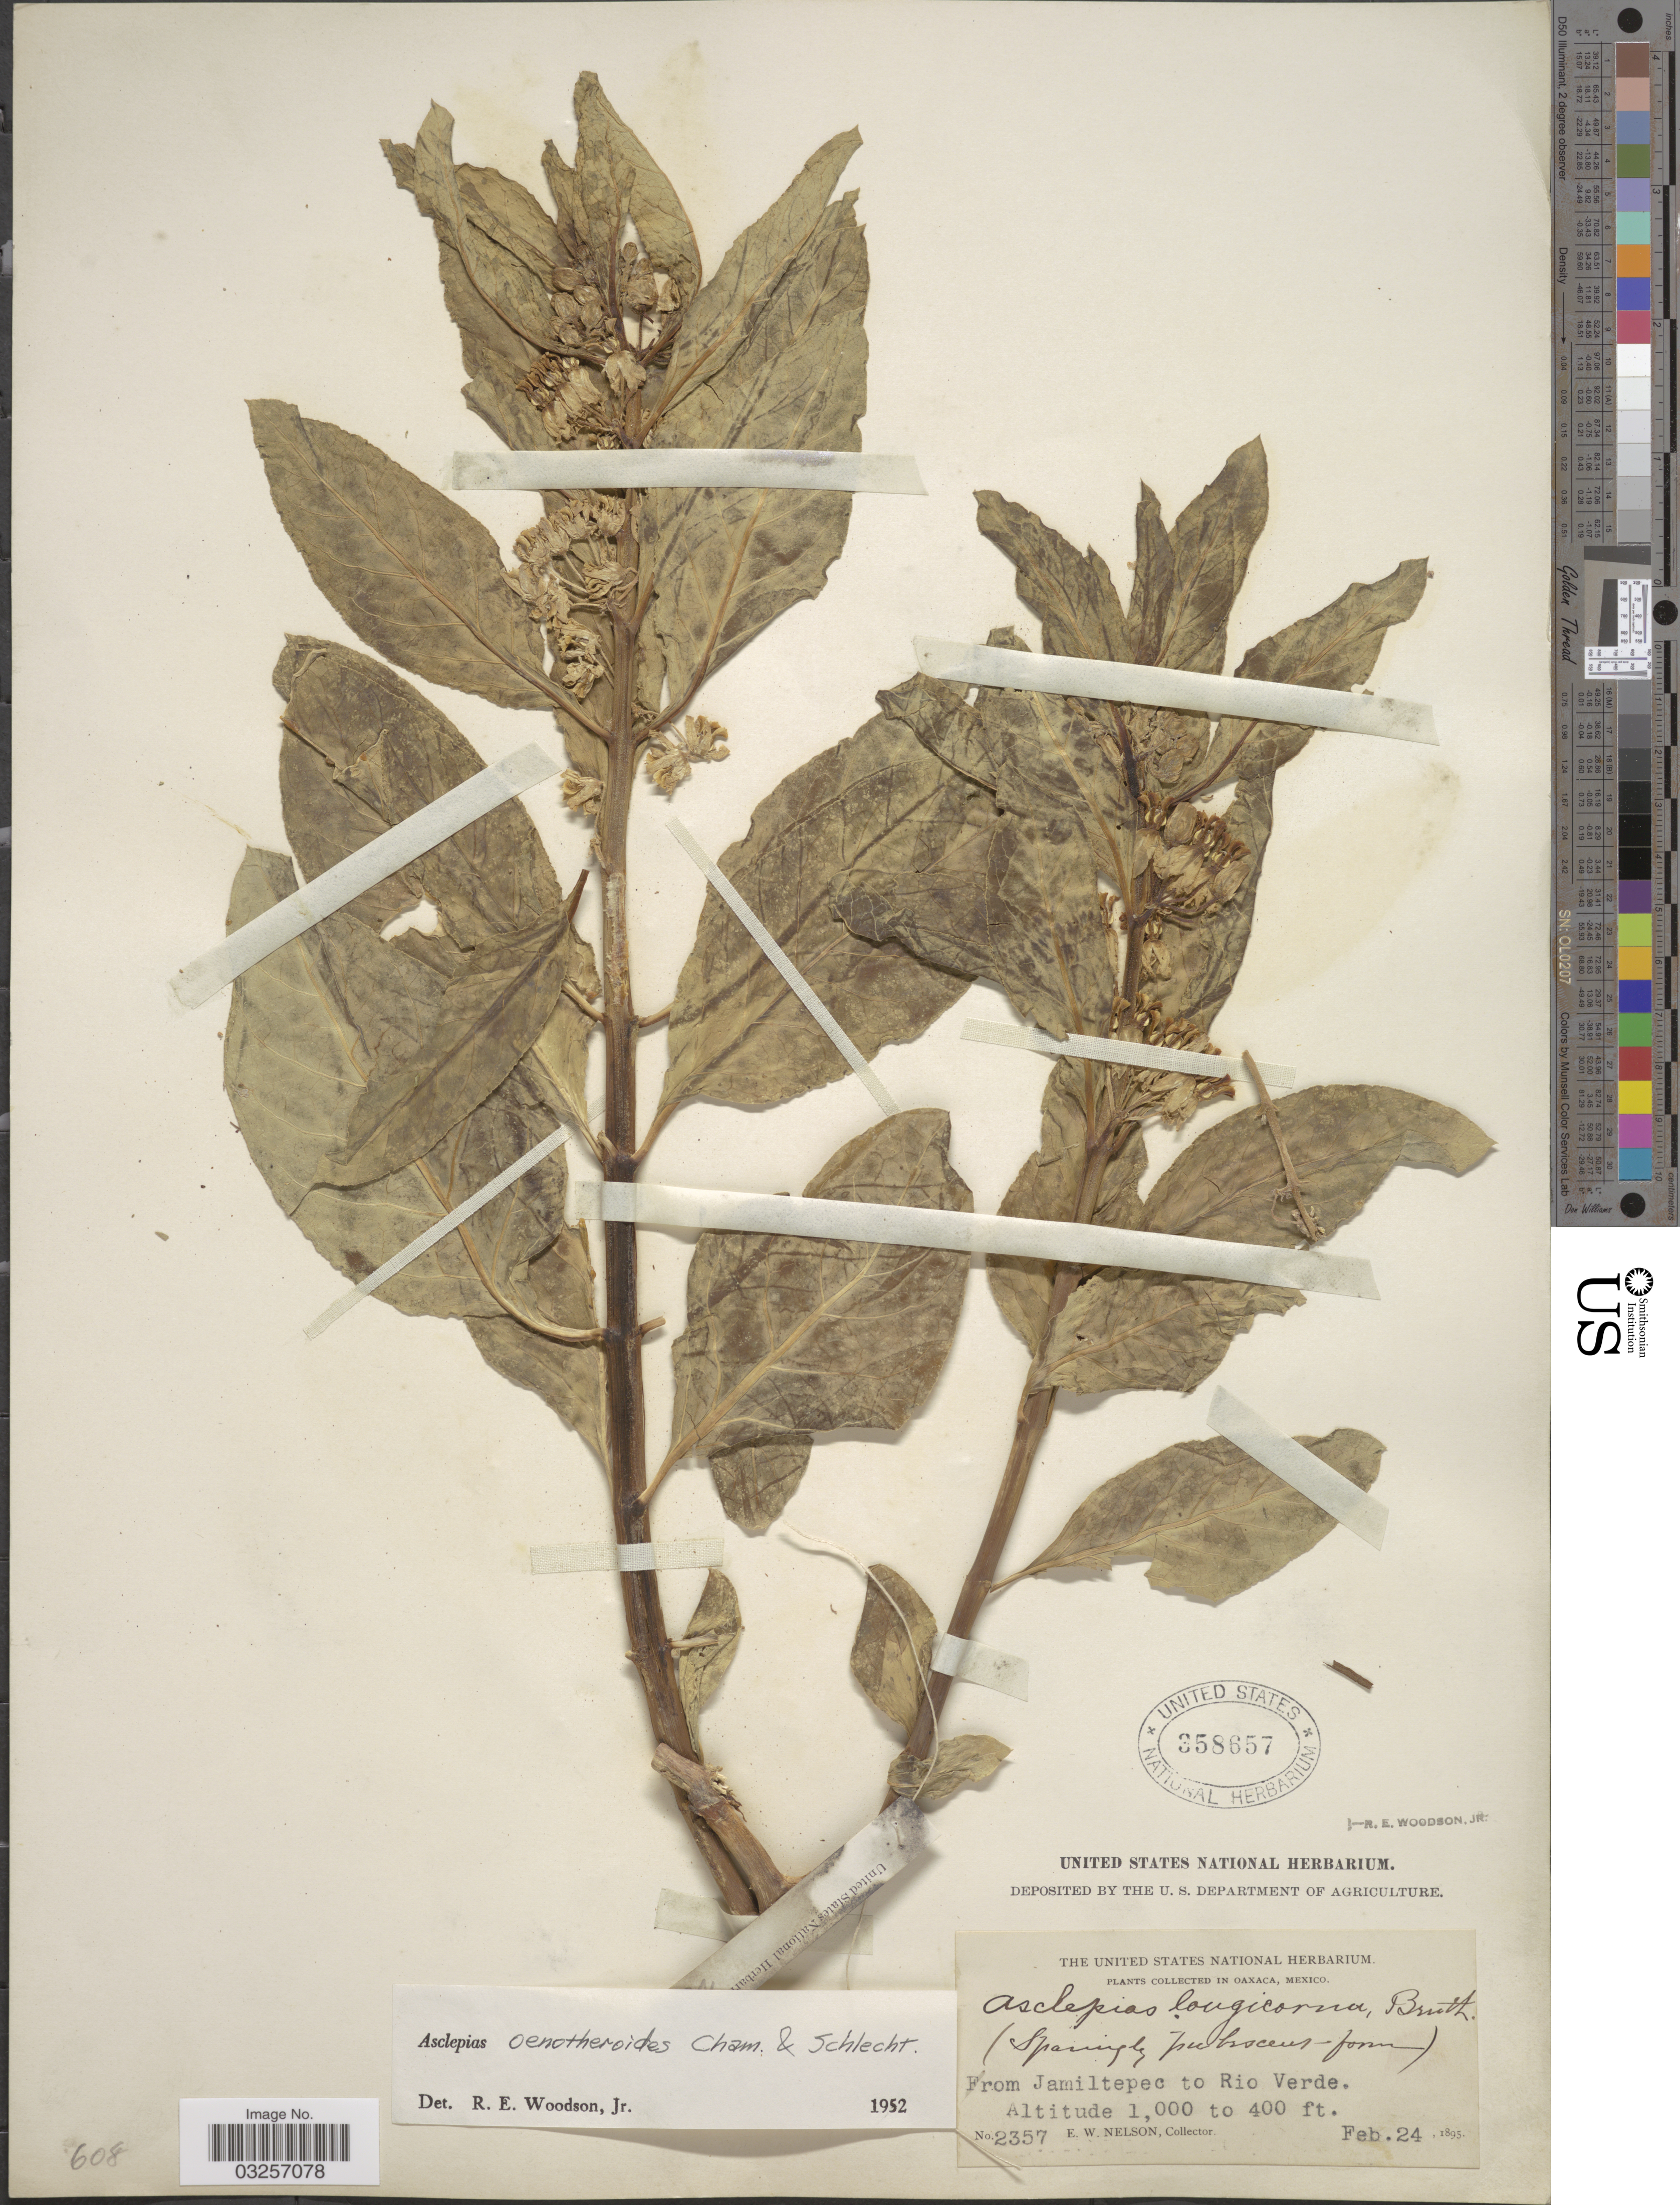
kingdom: Plantae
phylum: Tracheophyta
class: Magnoliopsida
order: Gentianales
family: Apocynaceae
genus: Asclepias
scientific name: Asclepias oenotheroides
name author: Schltdl. & Cham.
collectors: E. W. Nelson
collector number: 2357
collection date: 1895-02-24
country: Mexico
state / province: Oaxaca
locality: From Jamiltepec to Rio Verde.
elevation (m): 122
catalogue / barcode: US 358657